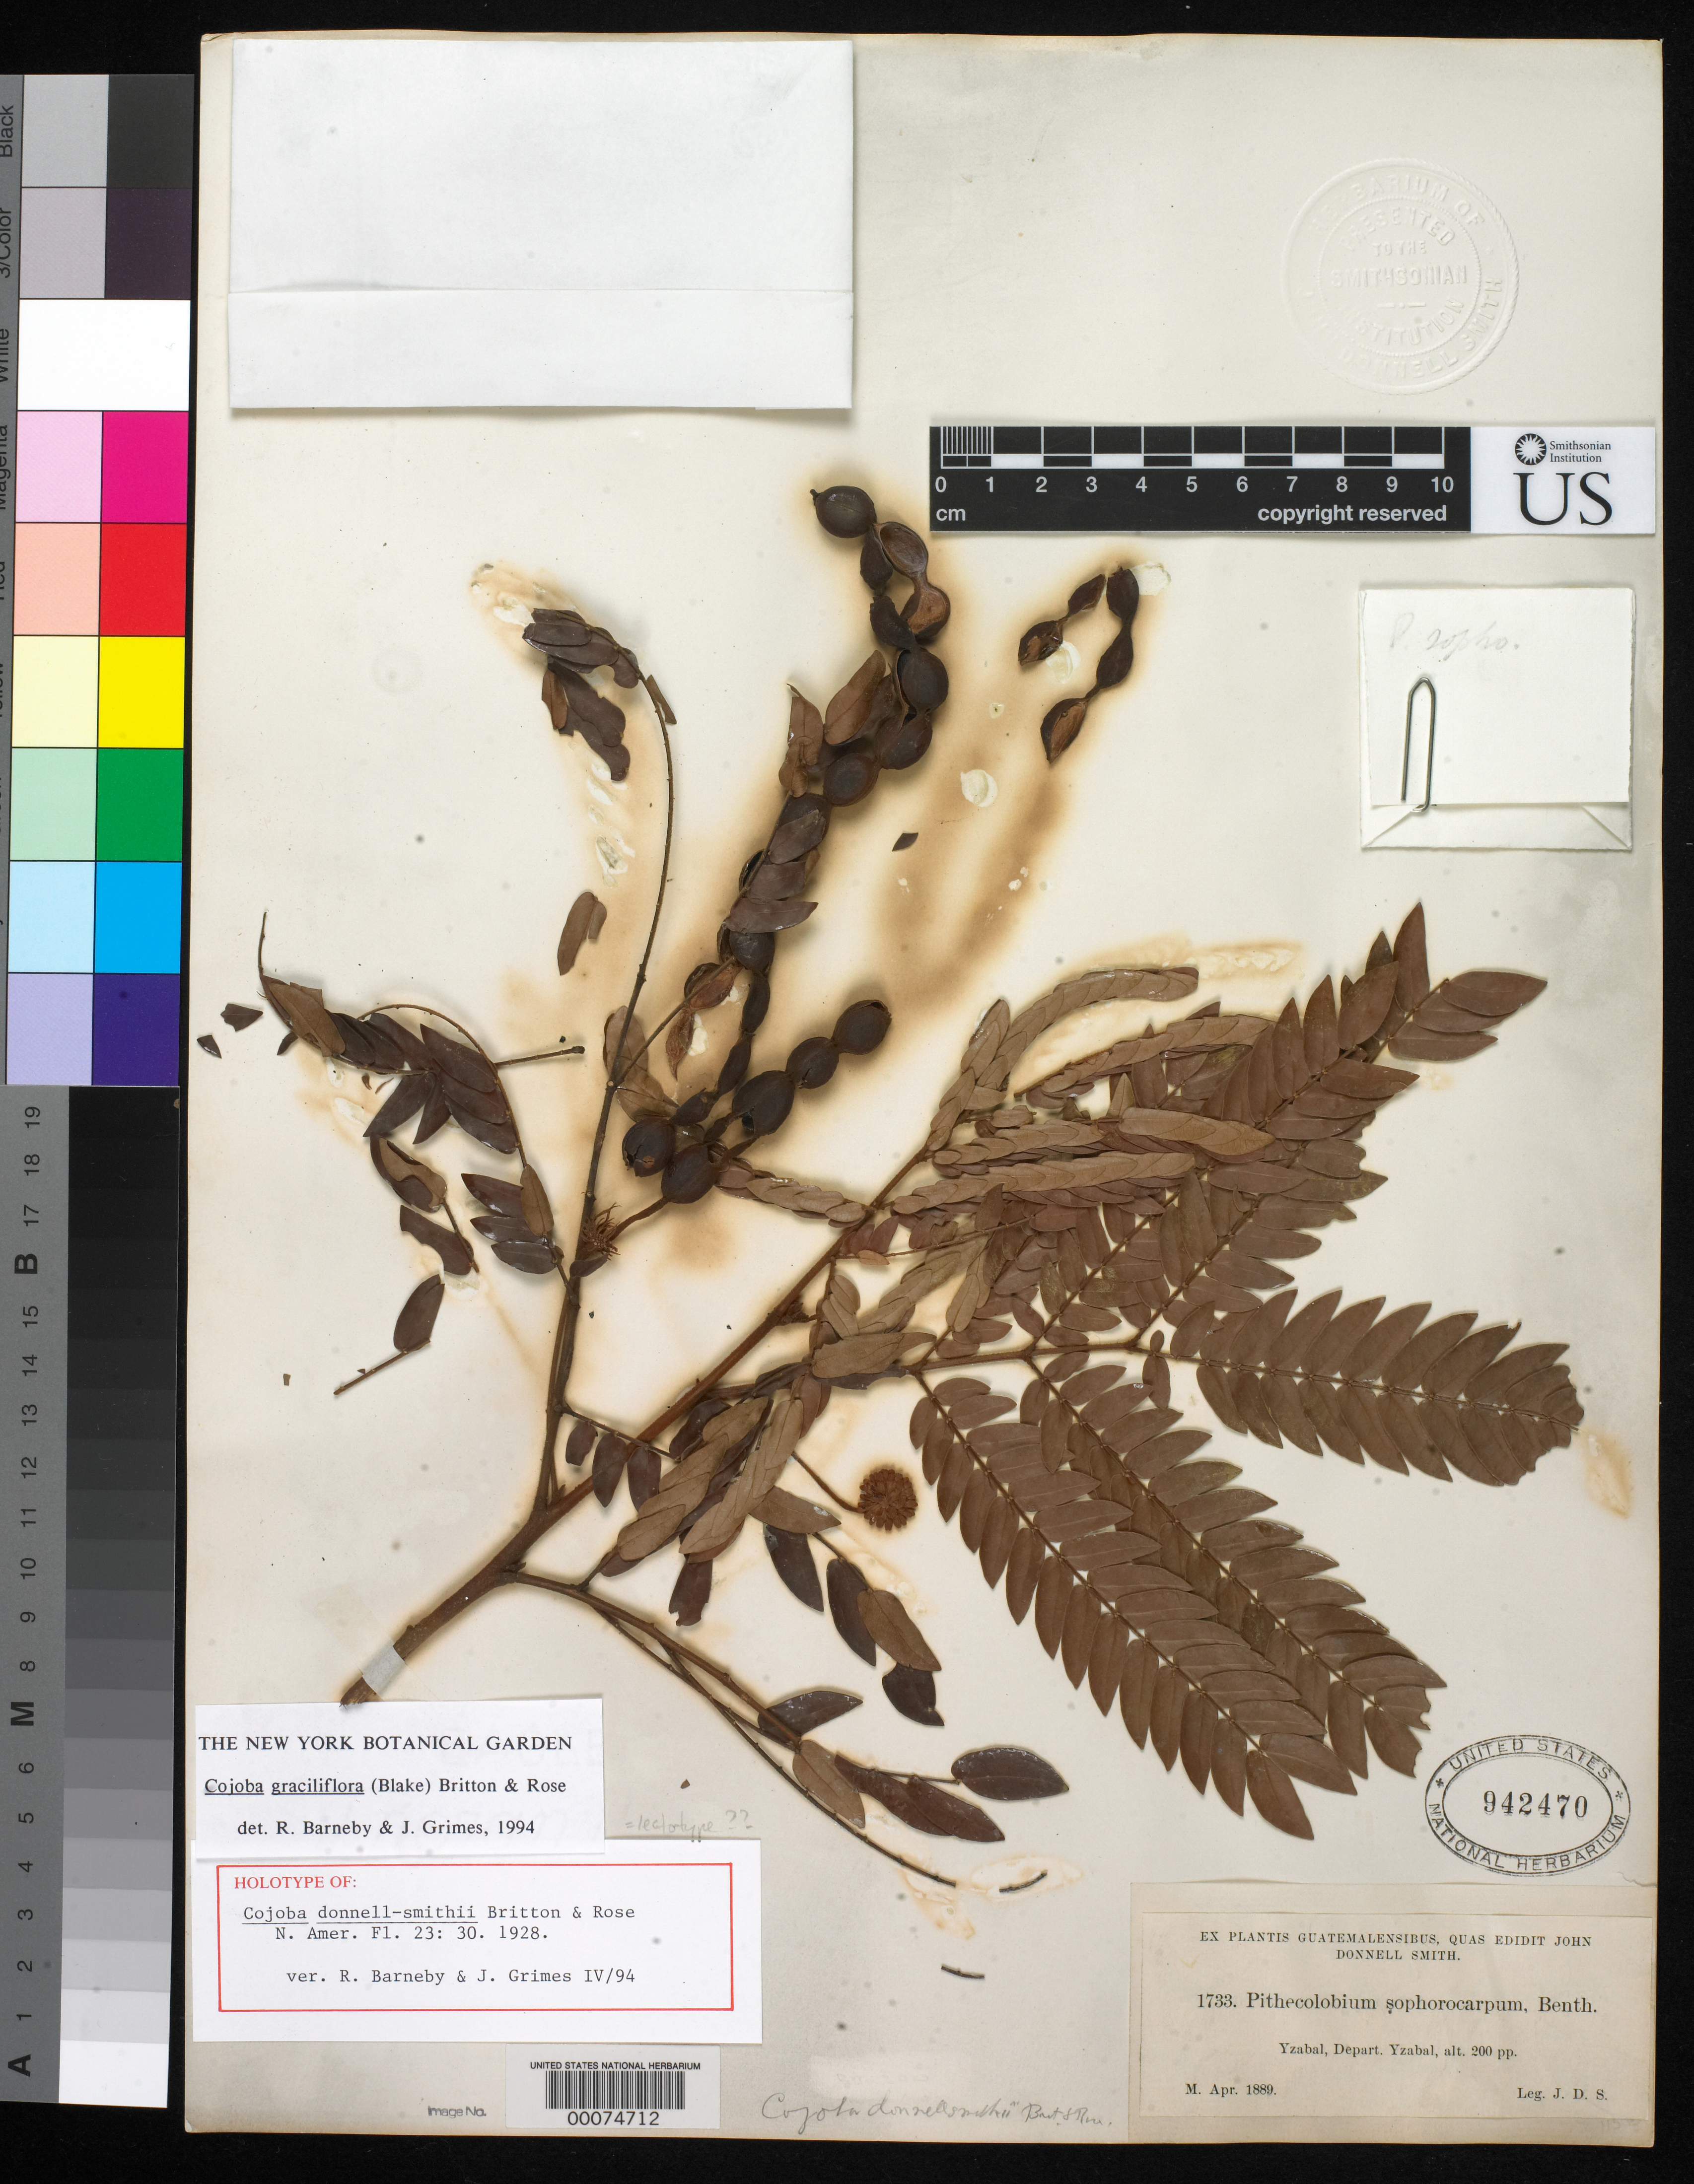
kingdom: Plantae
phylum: Tracheophyta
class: Magnoliopsida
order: Fabales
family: Fabaceae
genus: Cojoba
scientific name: Cojoba donnell-smithii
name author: Britton & Rose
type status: Holotype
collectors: J. Donnell Smith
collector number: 1733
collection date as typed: Apr 1889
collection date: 1889-04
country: Guatemala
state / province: Izabal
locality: Yzabel.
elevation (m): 61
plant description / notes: Lectotype? Of 2 sheets at US, neither clearly the holotype, this sheet (USNH 942470) annotated (1994) and cited (1997) as holotype by Barneby & Grimes.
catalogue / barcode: US 942470